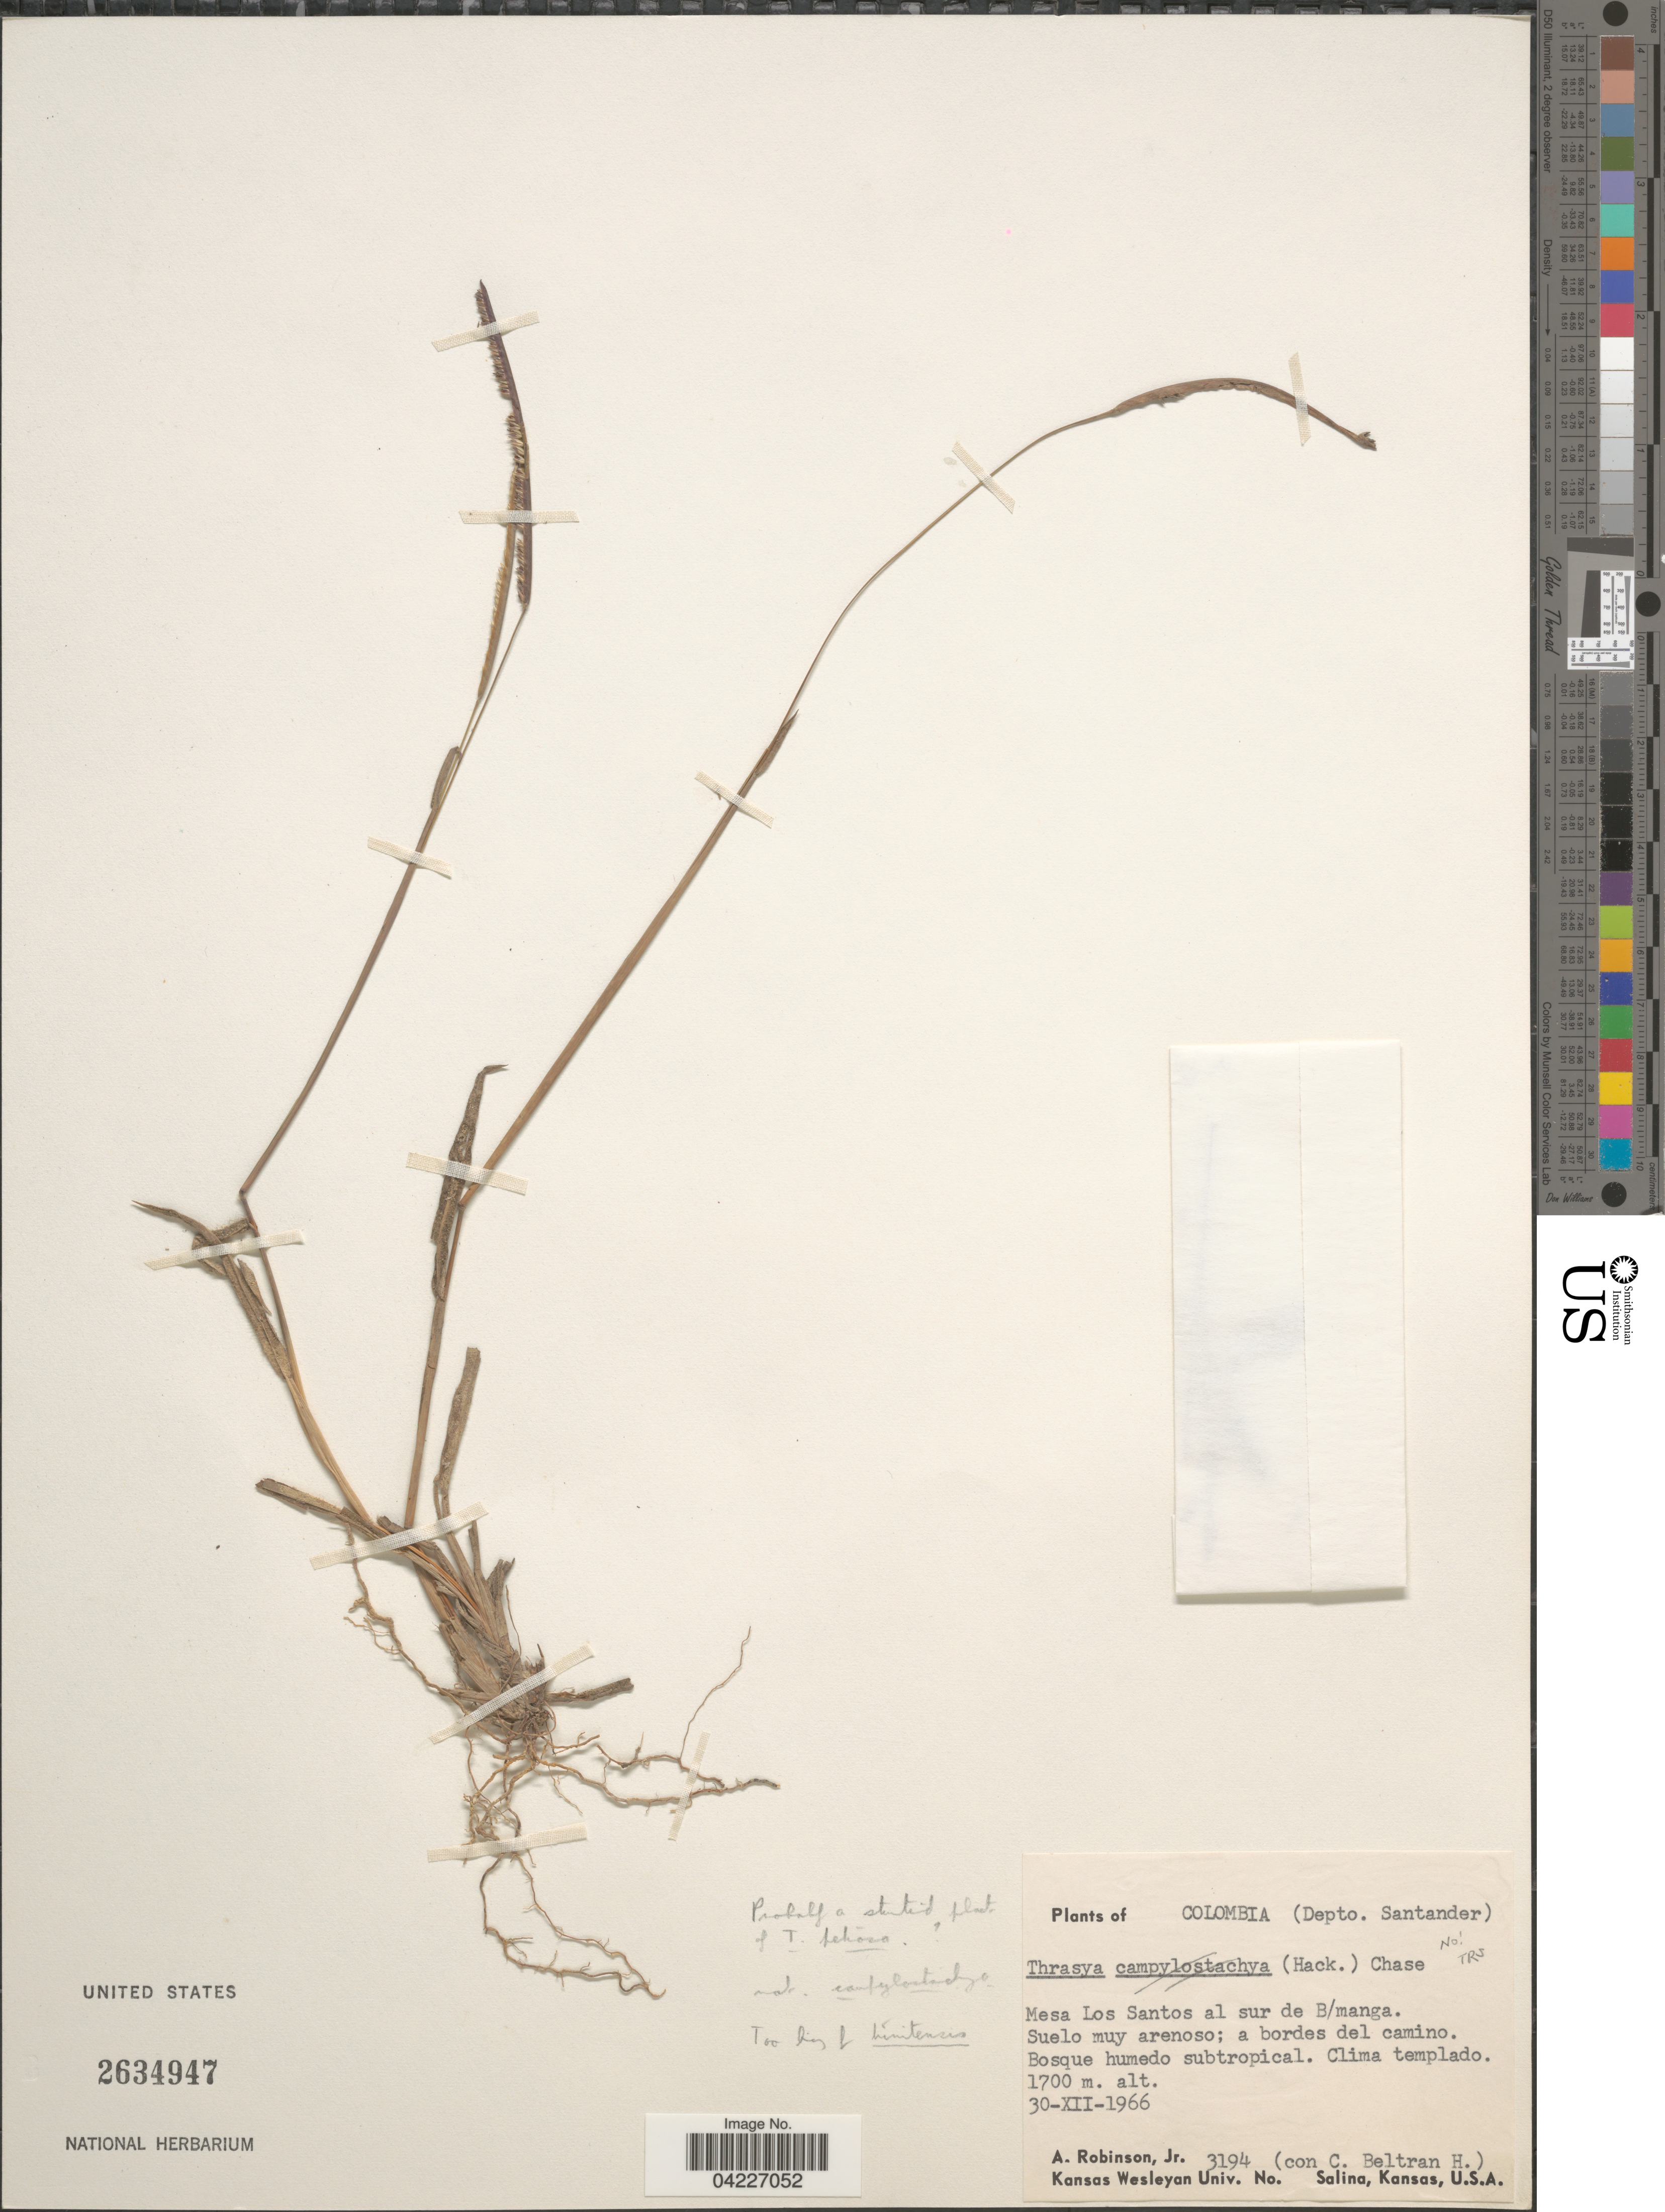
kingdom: Plantae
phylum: Tracheophyta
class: Liliopsida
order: Poales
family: Poaceae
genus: Paspalum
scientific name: Paspalum sp.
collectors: A. Robinson Jr. & C. Beltran H.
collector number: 3194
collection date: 1966-12-30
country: Colombia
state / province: Santander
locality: (Depto. Santander). Mesa Los Santos al sur de B/manga.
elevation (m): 1700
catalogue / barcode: US 2634947